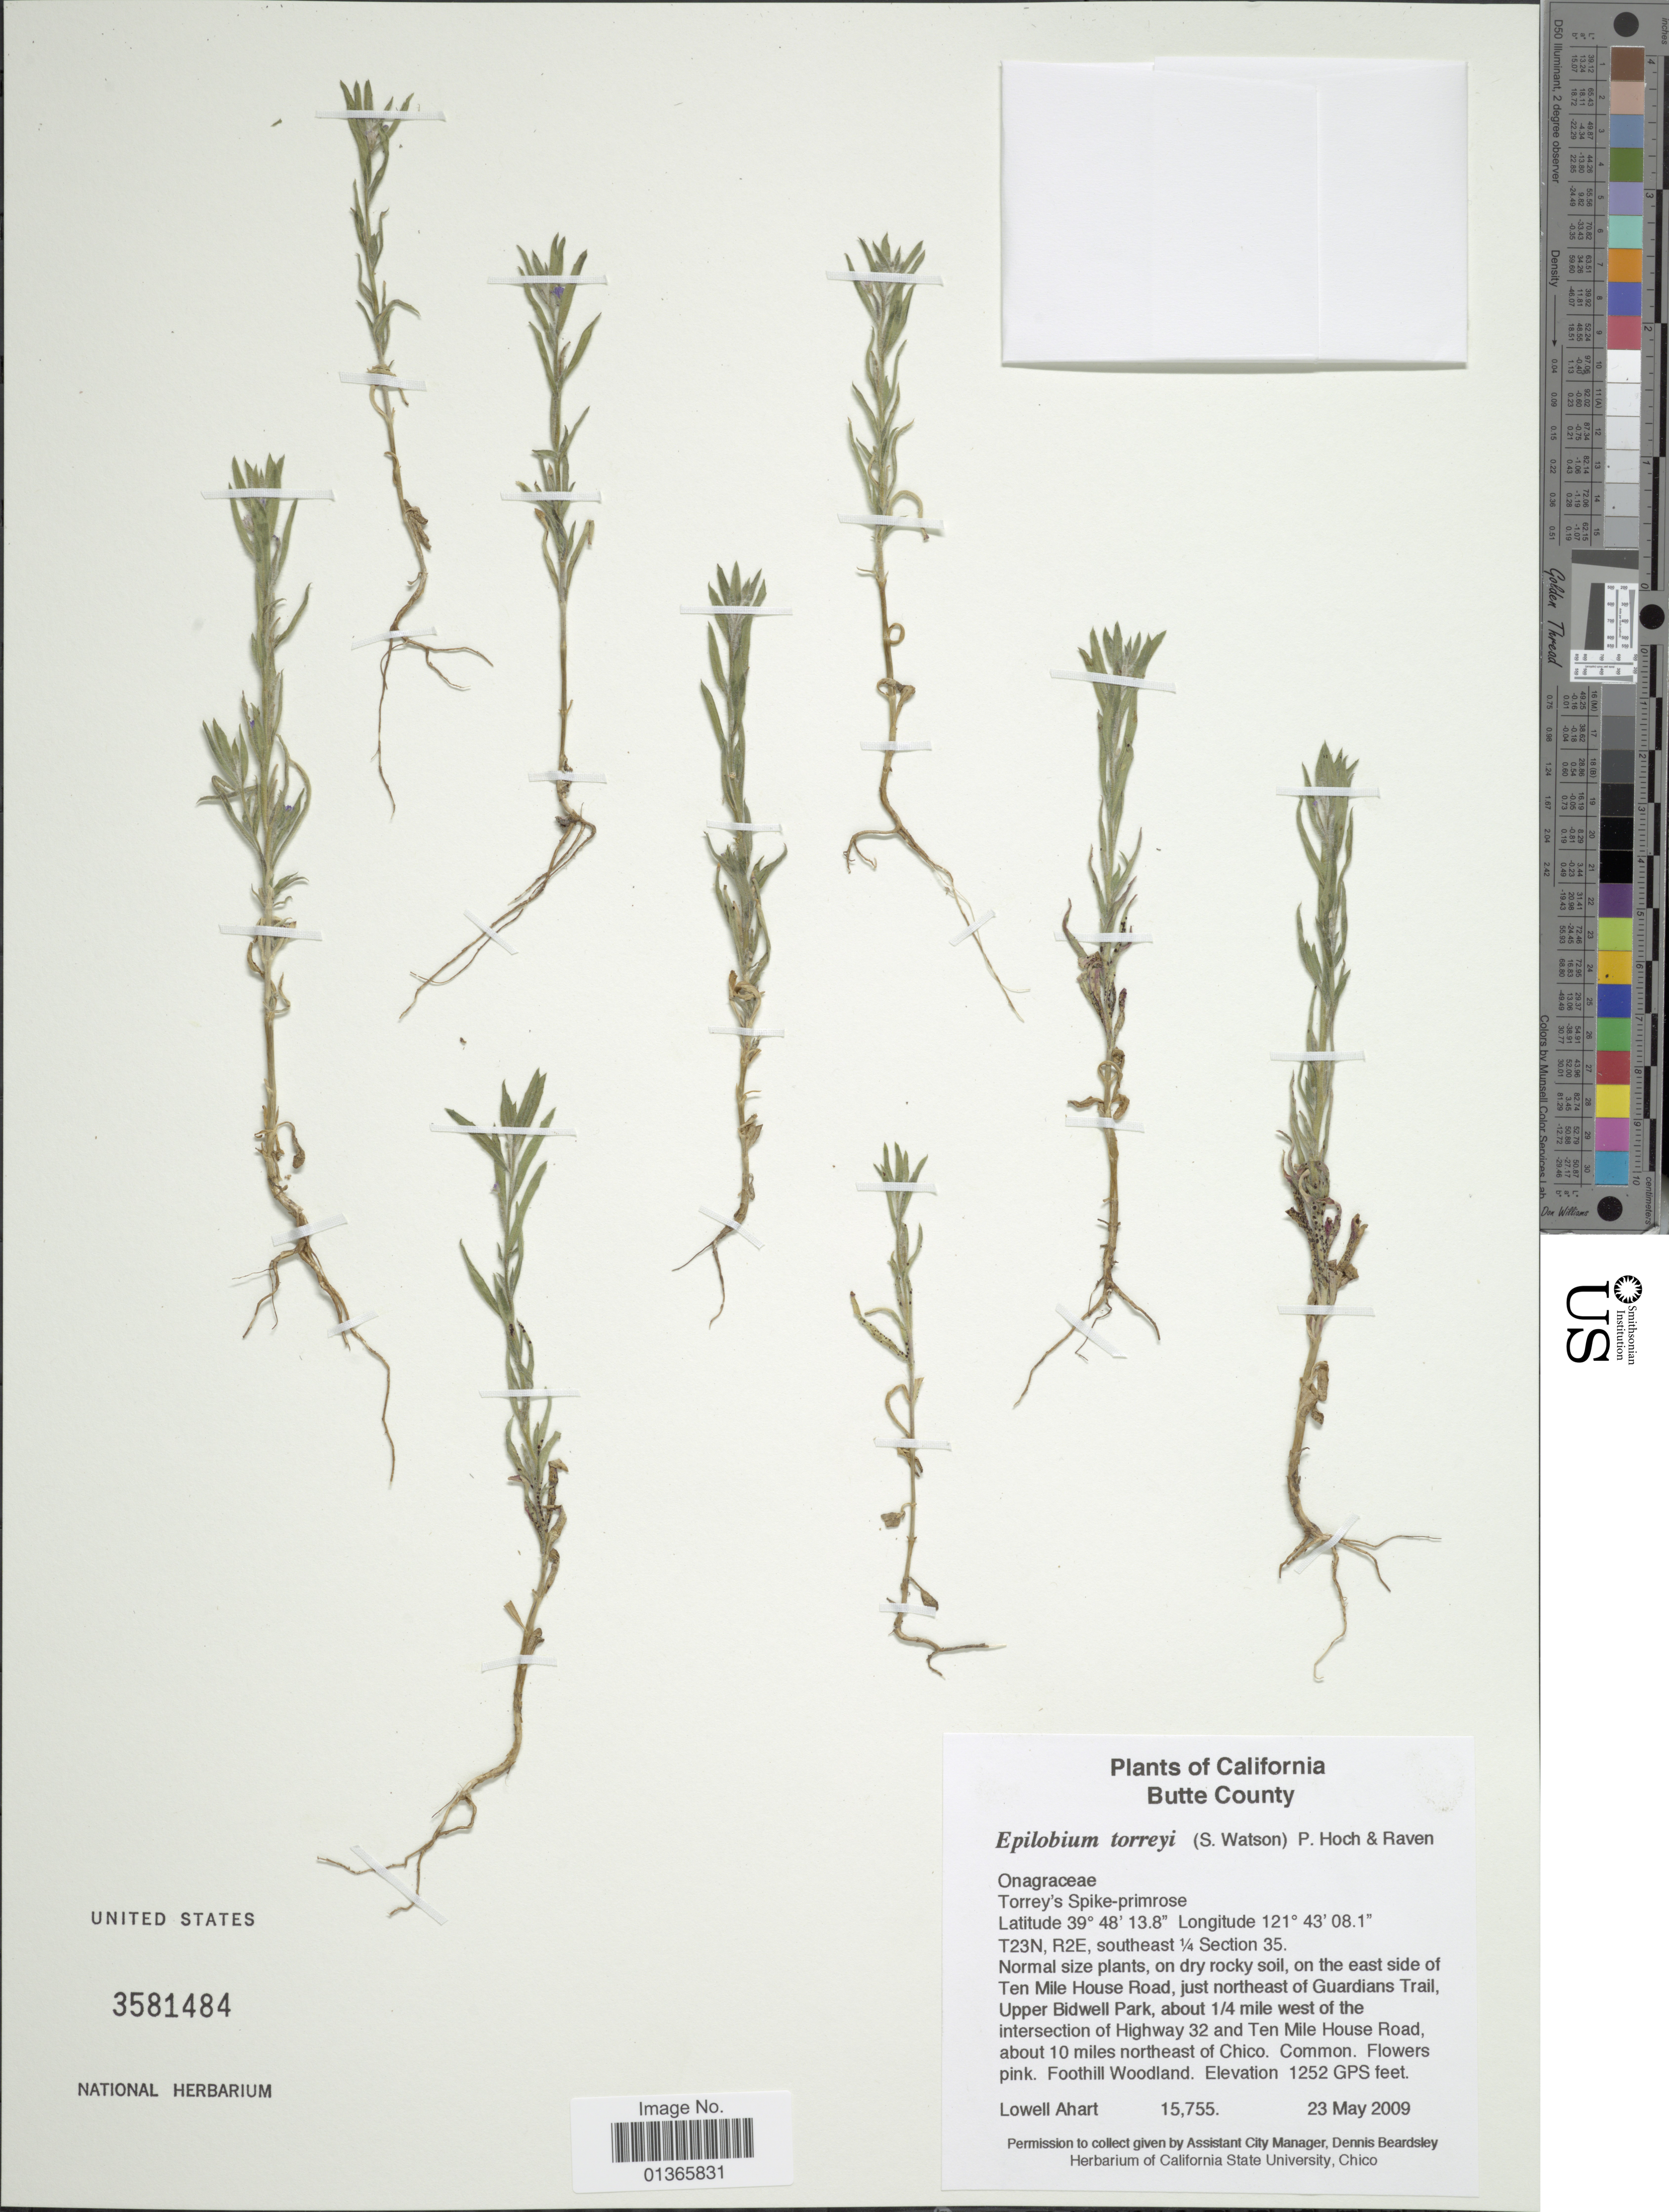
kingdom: Plantae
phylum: Tracheophyta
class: Magnoliopsida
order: Myrtales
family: Onagraceae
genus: Epilobium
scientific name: Epilobium torreyi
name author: (S. Watson) Hoch & P.H. Raven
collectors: L. Ahart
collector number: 15755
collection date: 2009-05-23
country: United States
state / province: California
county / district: Butte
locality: Butte County. T23N, R2E, southeast ¼ Section 35. On the east side of Ten Mile House Road, just northeast of Guardians Trail, Upper Bidwell Park, about 1/4 mile west of the intersection of Highway 32 and Ten Mile House Road, about 10 miles northeast of Chico.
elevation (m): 382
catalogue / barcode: US 3581484